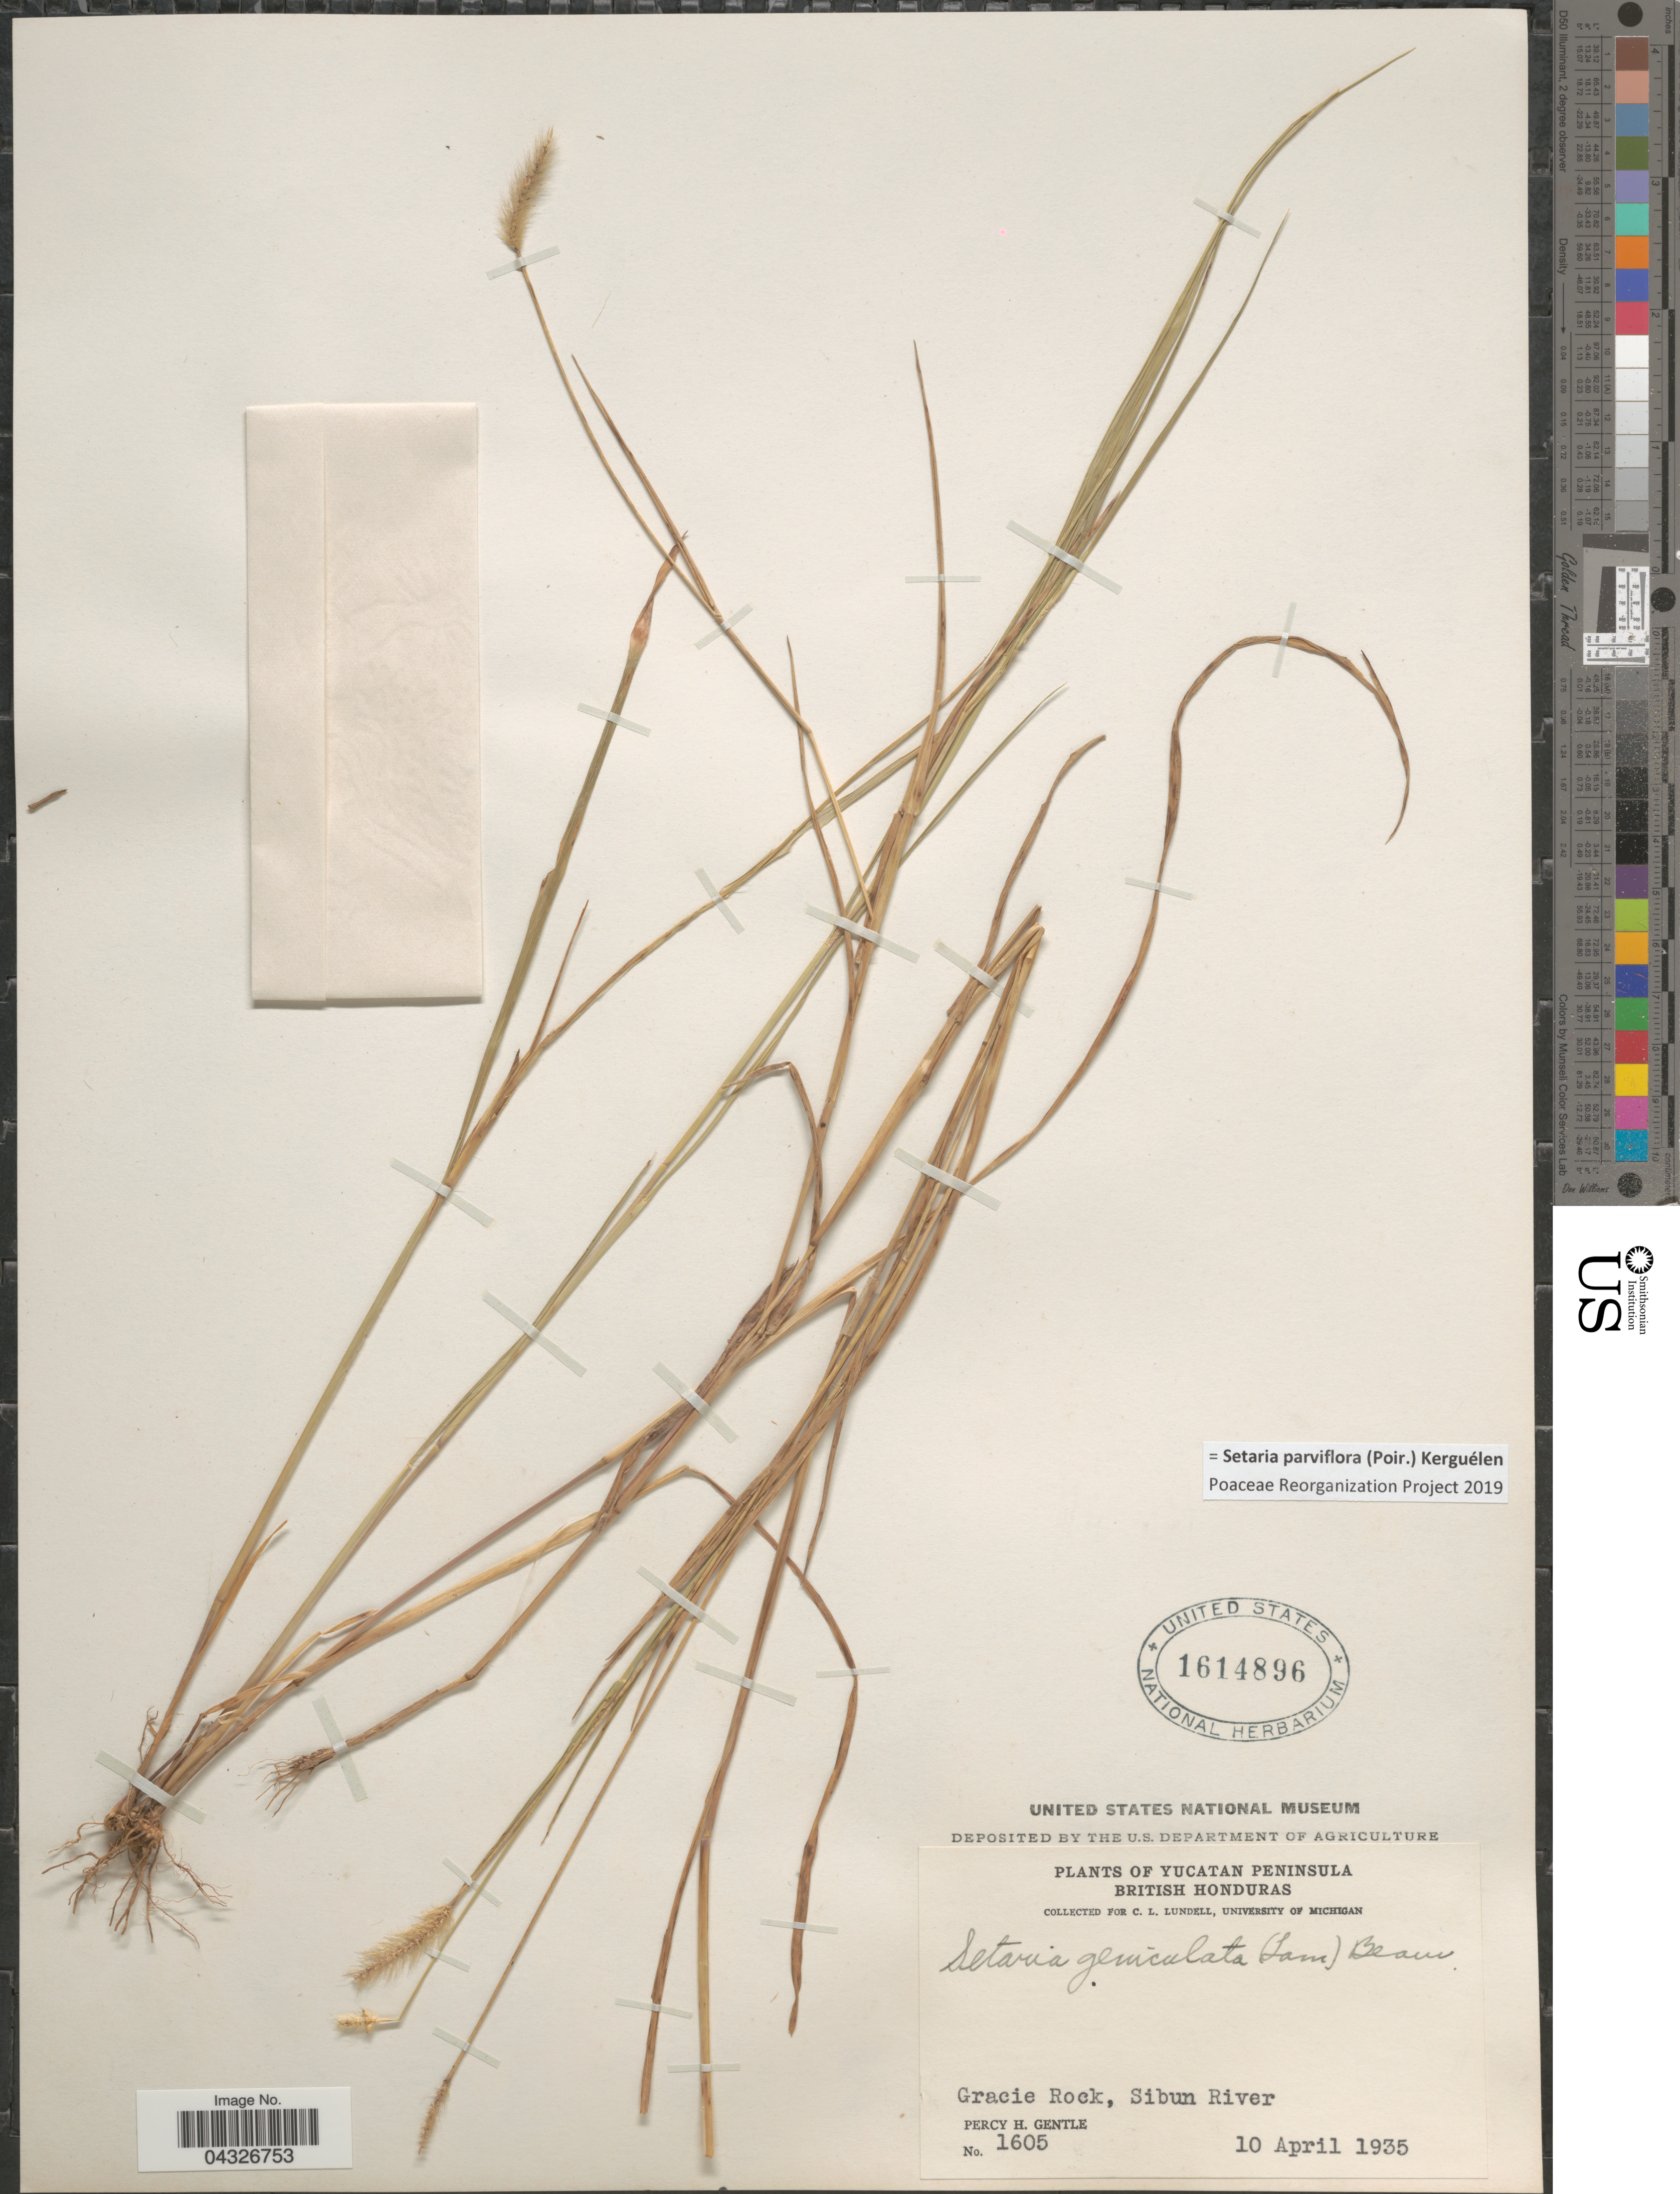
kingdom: Plantae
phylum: Tracheophyta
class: Liliopsida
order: Poales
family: Poaceae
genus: Setaria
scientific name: Setaria parviflora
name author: (Poir.) Kerguélen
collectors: P. H. Gentle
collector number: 1605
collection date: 1935-04-10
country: Belize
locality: Yucatan Peninsula. British Honduras. Gracie Rock, Sibun River.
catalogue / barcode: US 1614896